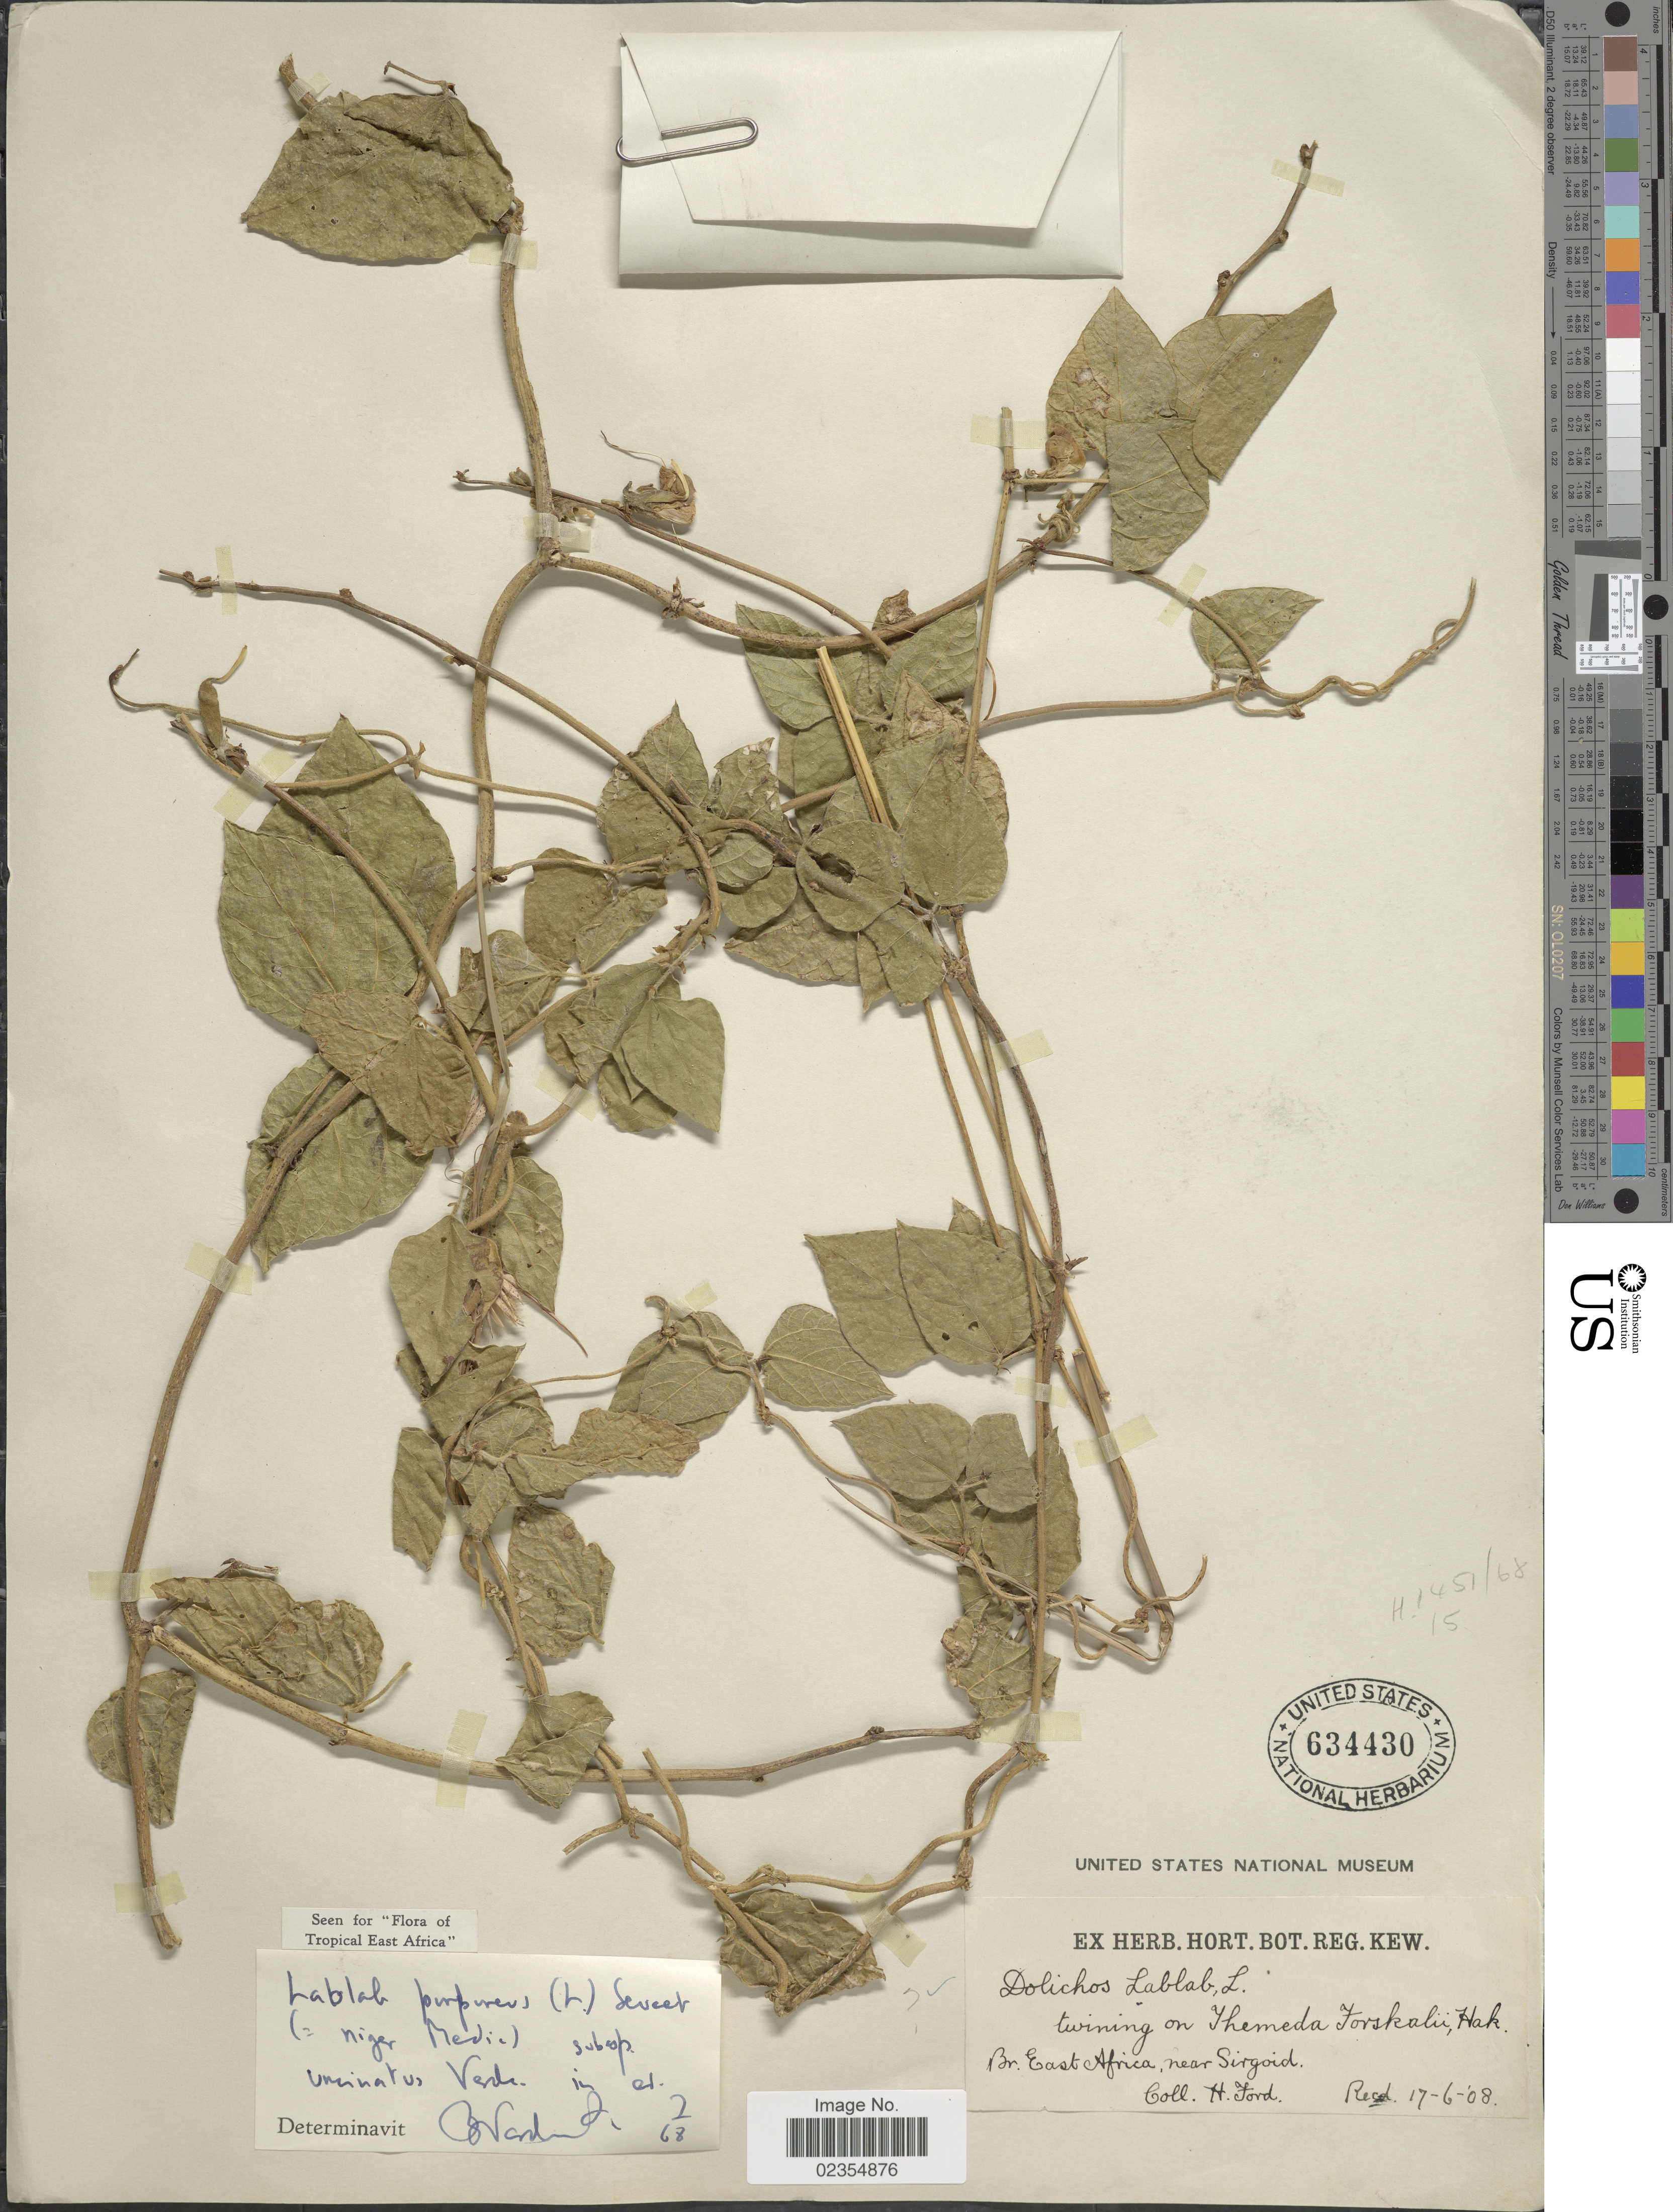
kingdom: Plantae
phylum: Tracheophyta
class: Magnoliopsida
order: Fabales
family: Fabaceae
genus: Lablab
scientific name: Lablab purpureus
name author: (L.) Sweet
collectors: H. Ford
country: Kenya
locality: Twining on Themdad Forskalii, Hak, Br. East Africa, near Sirgoid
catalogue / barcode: US 634430